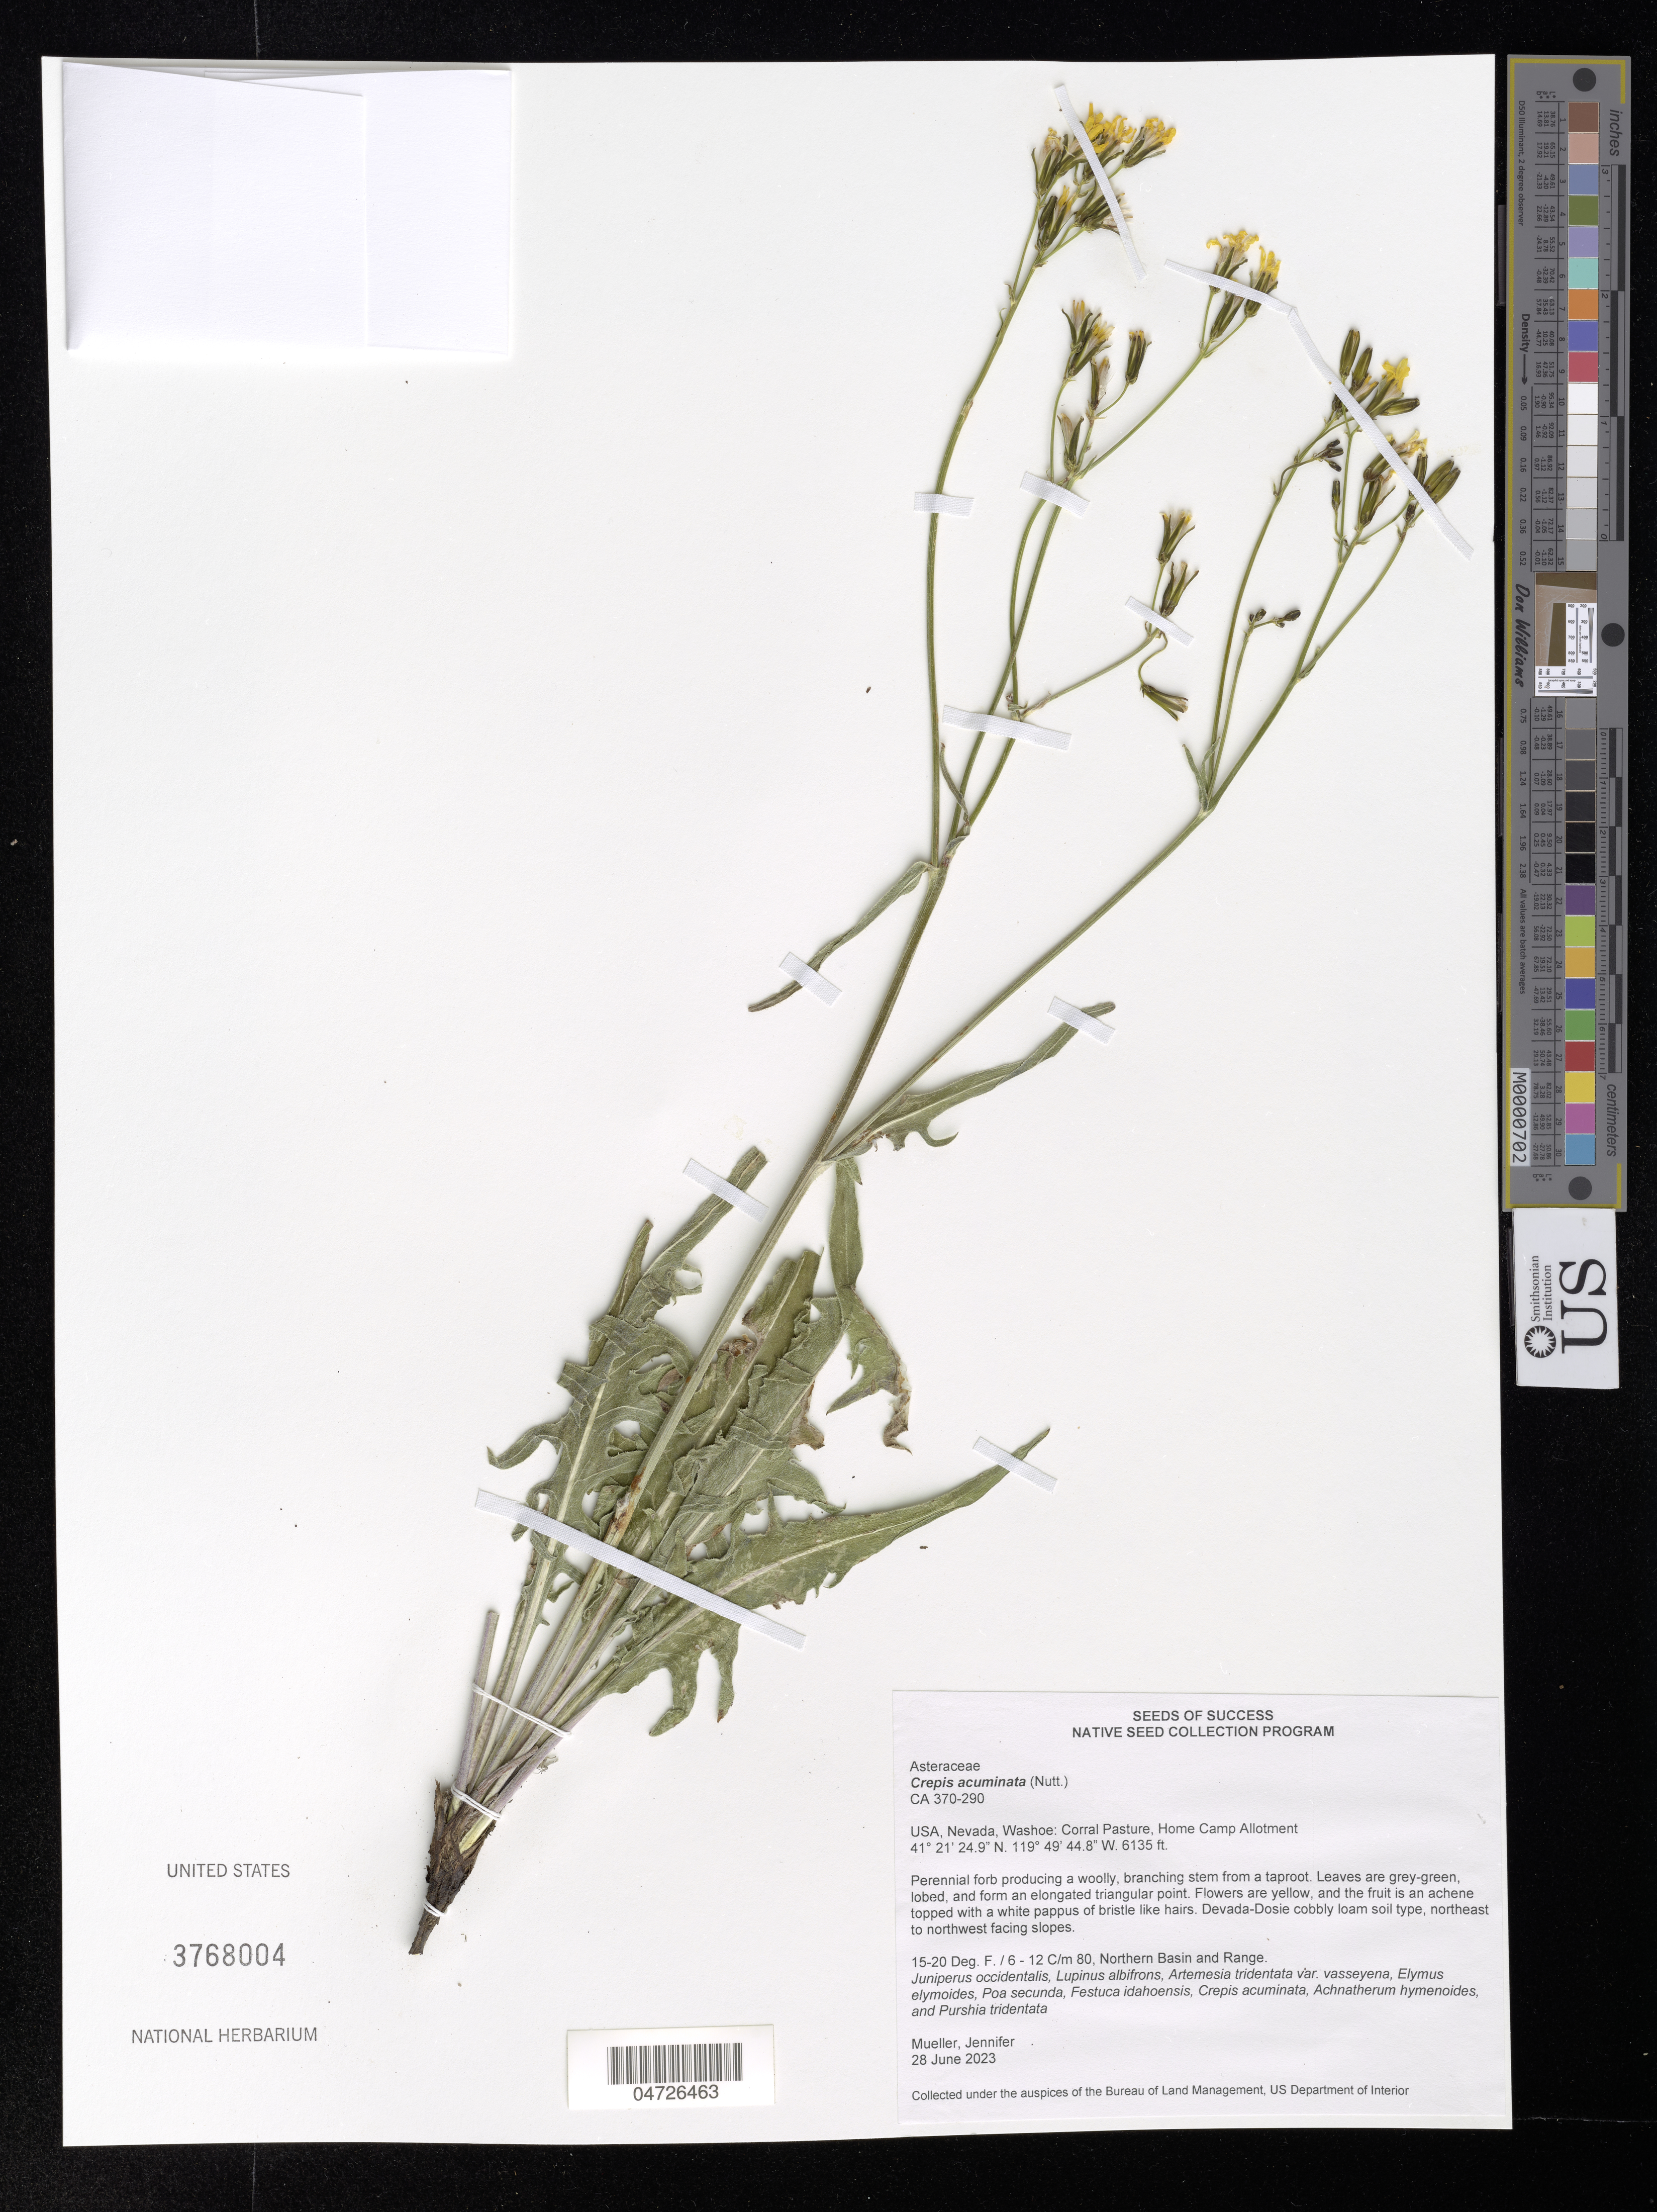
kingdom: Plantae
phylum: Tracheophyta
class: Magnoliopsida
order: Asterales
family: Asteraceae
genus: Crepis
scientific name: Crepis acuminata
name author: Nutt.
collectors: J. Mueller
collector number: CA 370-290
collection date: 2023-06-28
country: United States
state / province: Nevada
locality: Washoe: Corral Pasture, Home Camp Allotment.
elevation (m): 1870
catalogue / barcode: US 3768004